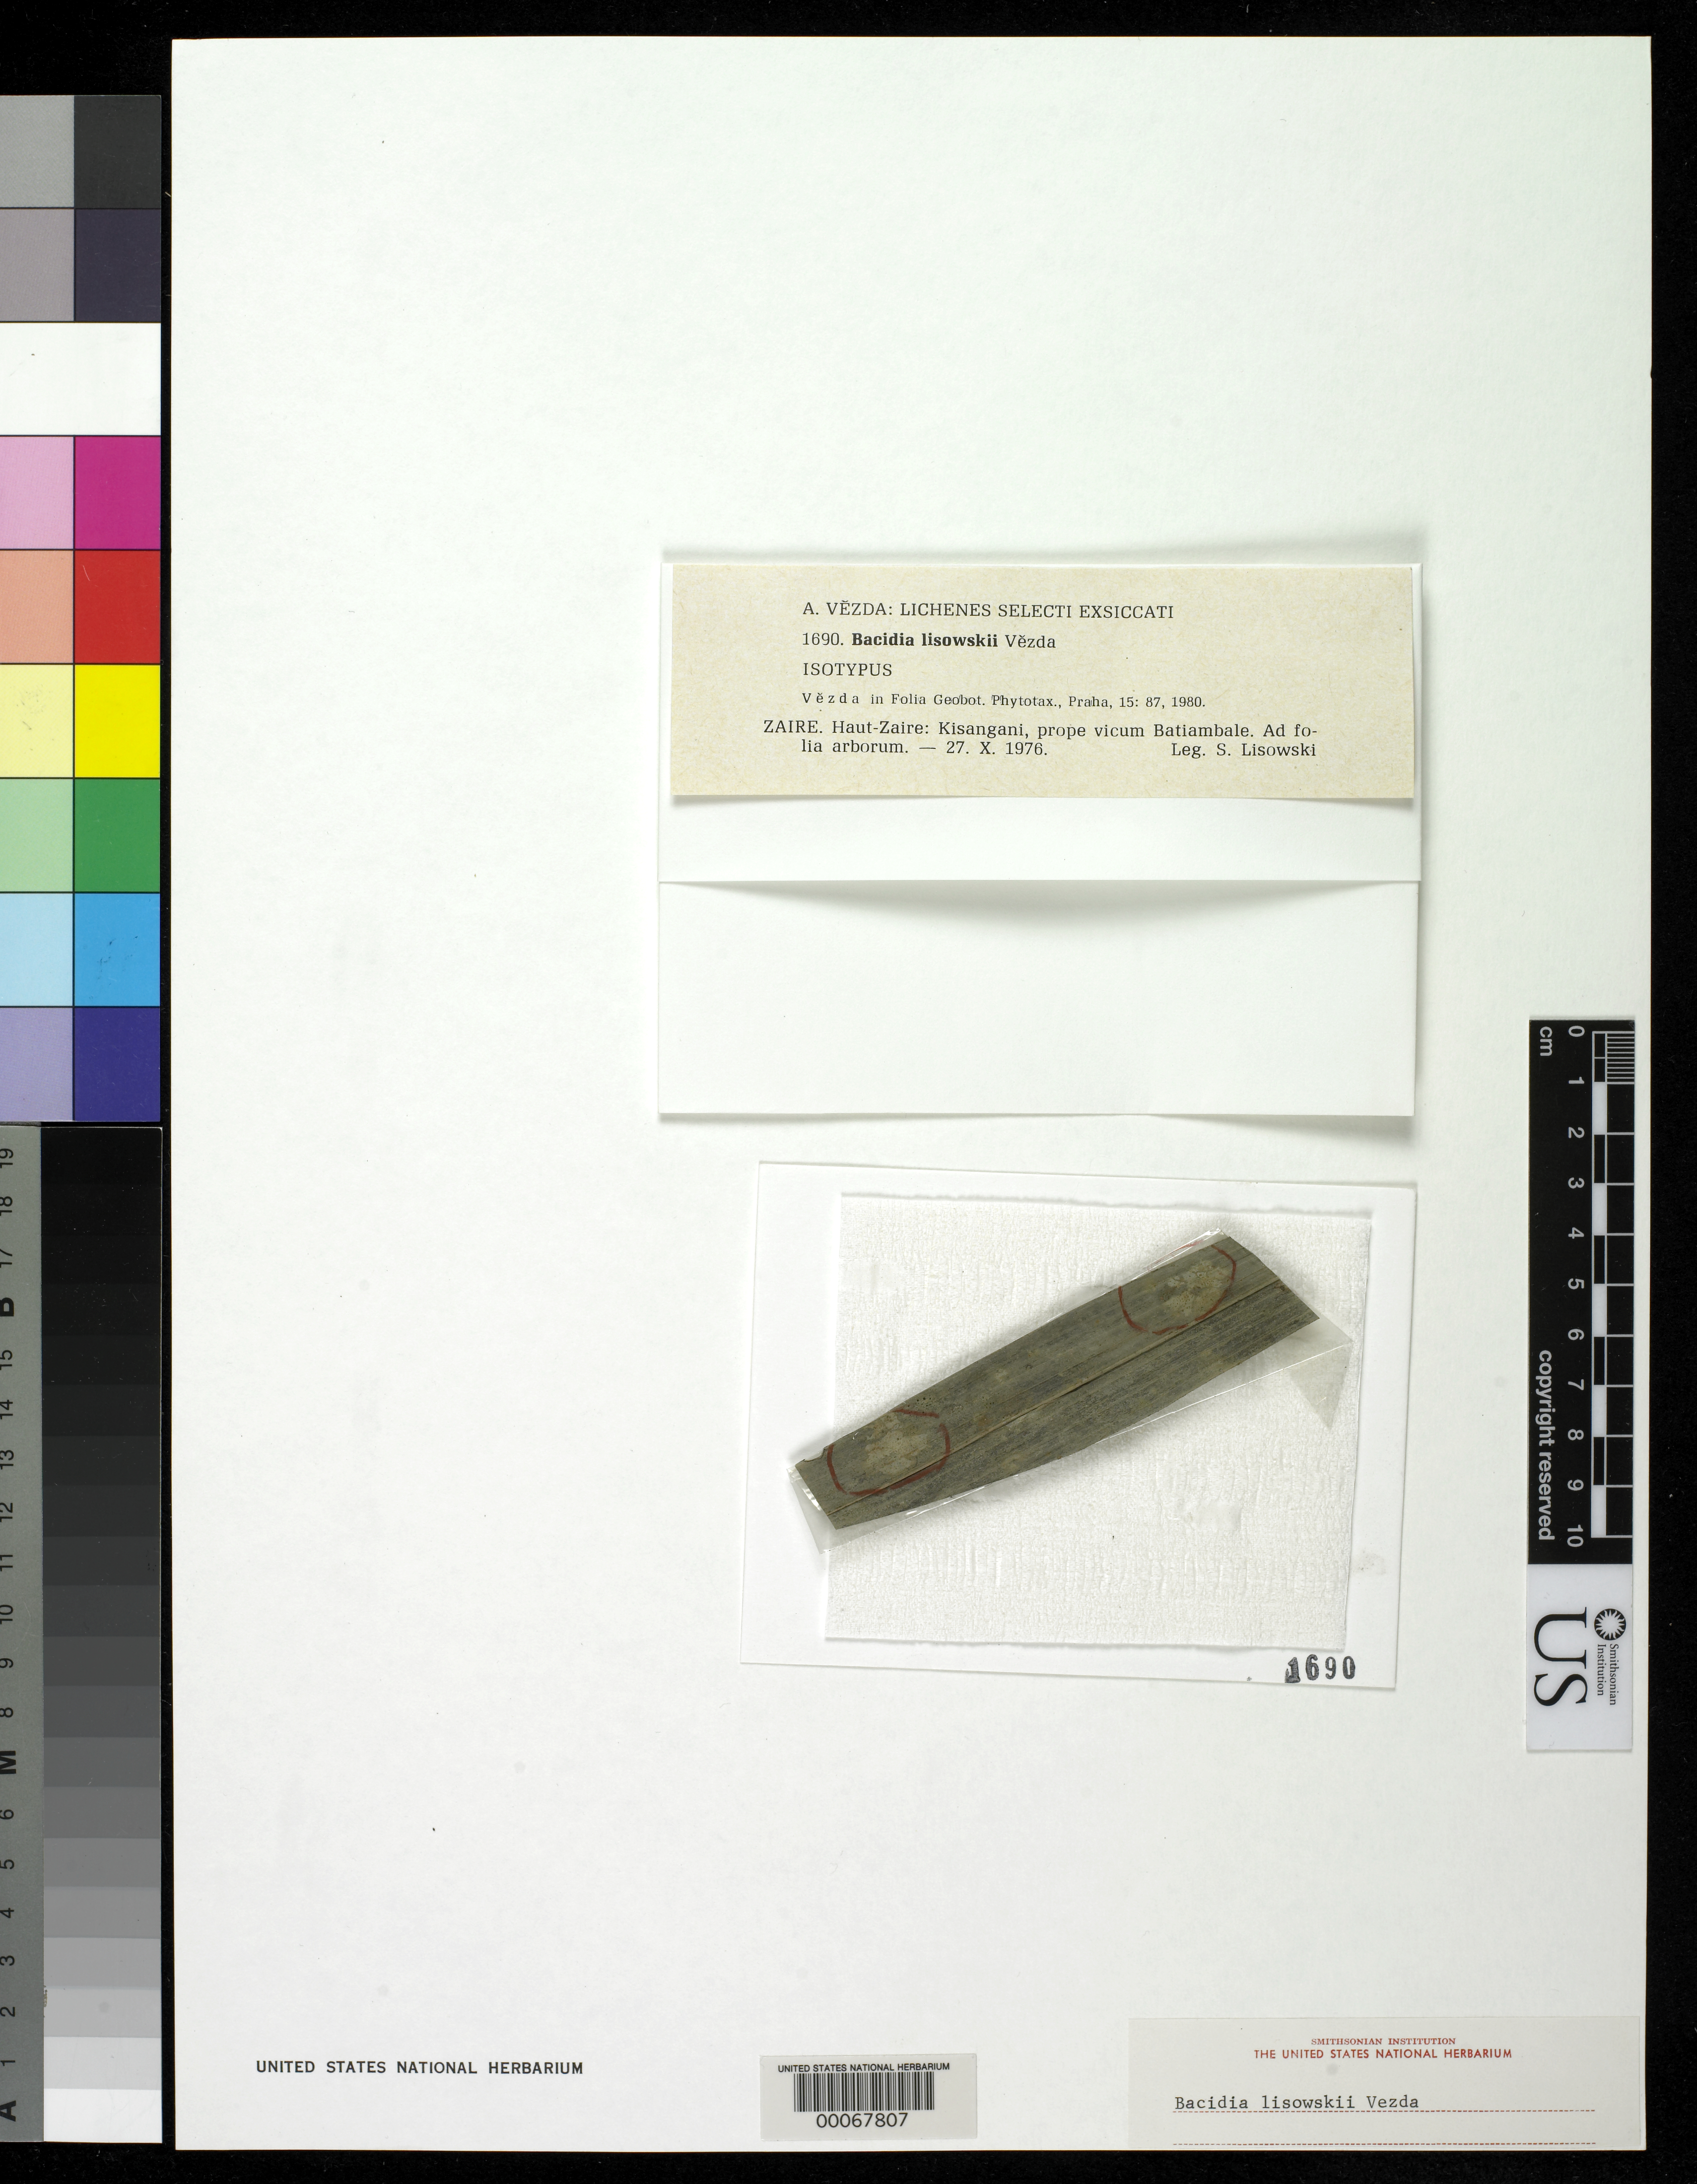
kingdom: Fungi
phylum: Ascomycota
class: Lecanoromycetes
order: Lecanorales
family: Ramalinaceae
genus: Bacidia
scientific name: Bacidia lisowskii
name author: Vezda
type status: Isotype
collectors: S. Lisowski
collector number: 1690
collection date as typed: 27 Oct 1976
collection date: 1976-10-27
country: Congo, Democratic Republic of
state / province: Tshopo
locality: Kisangani, prope vicum Batiambale. [Kisangani, near village of Batiambale.]